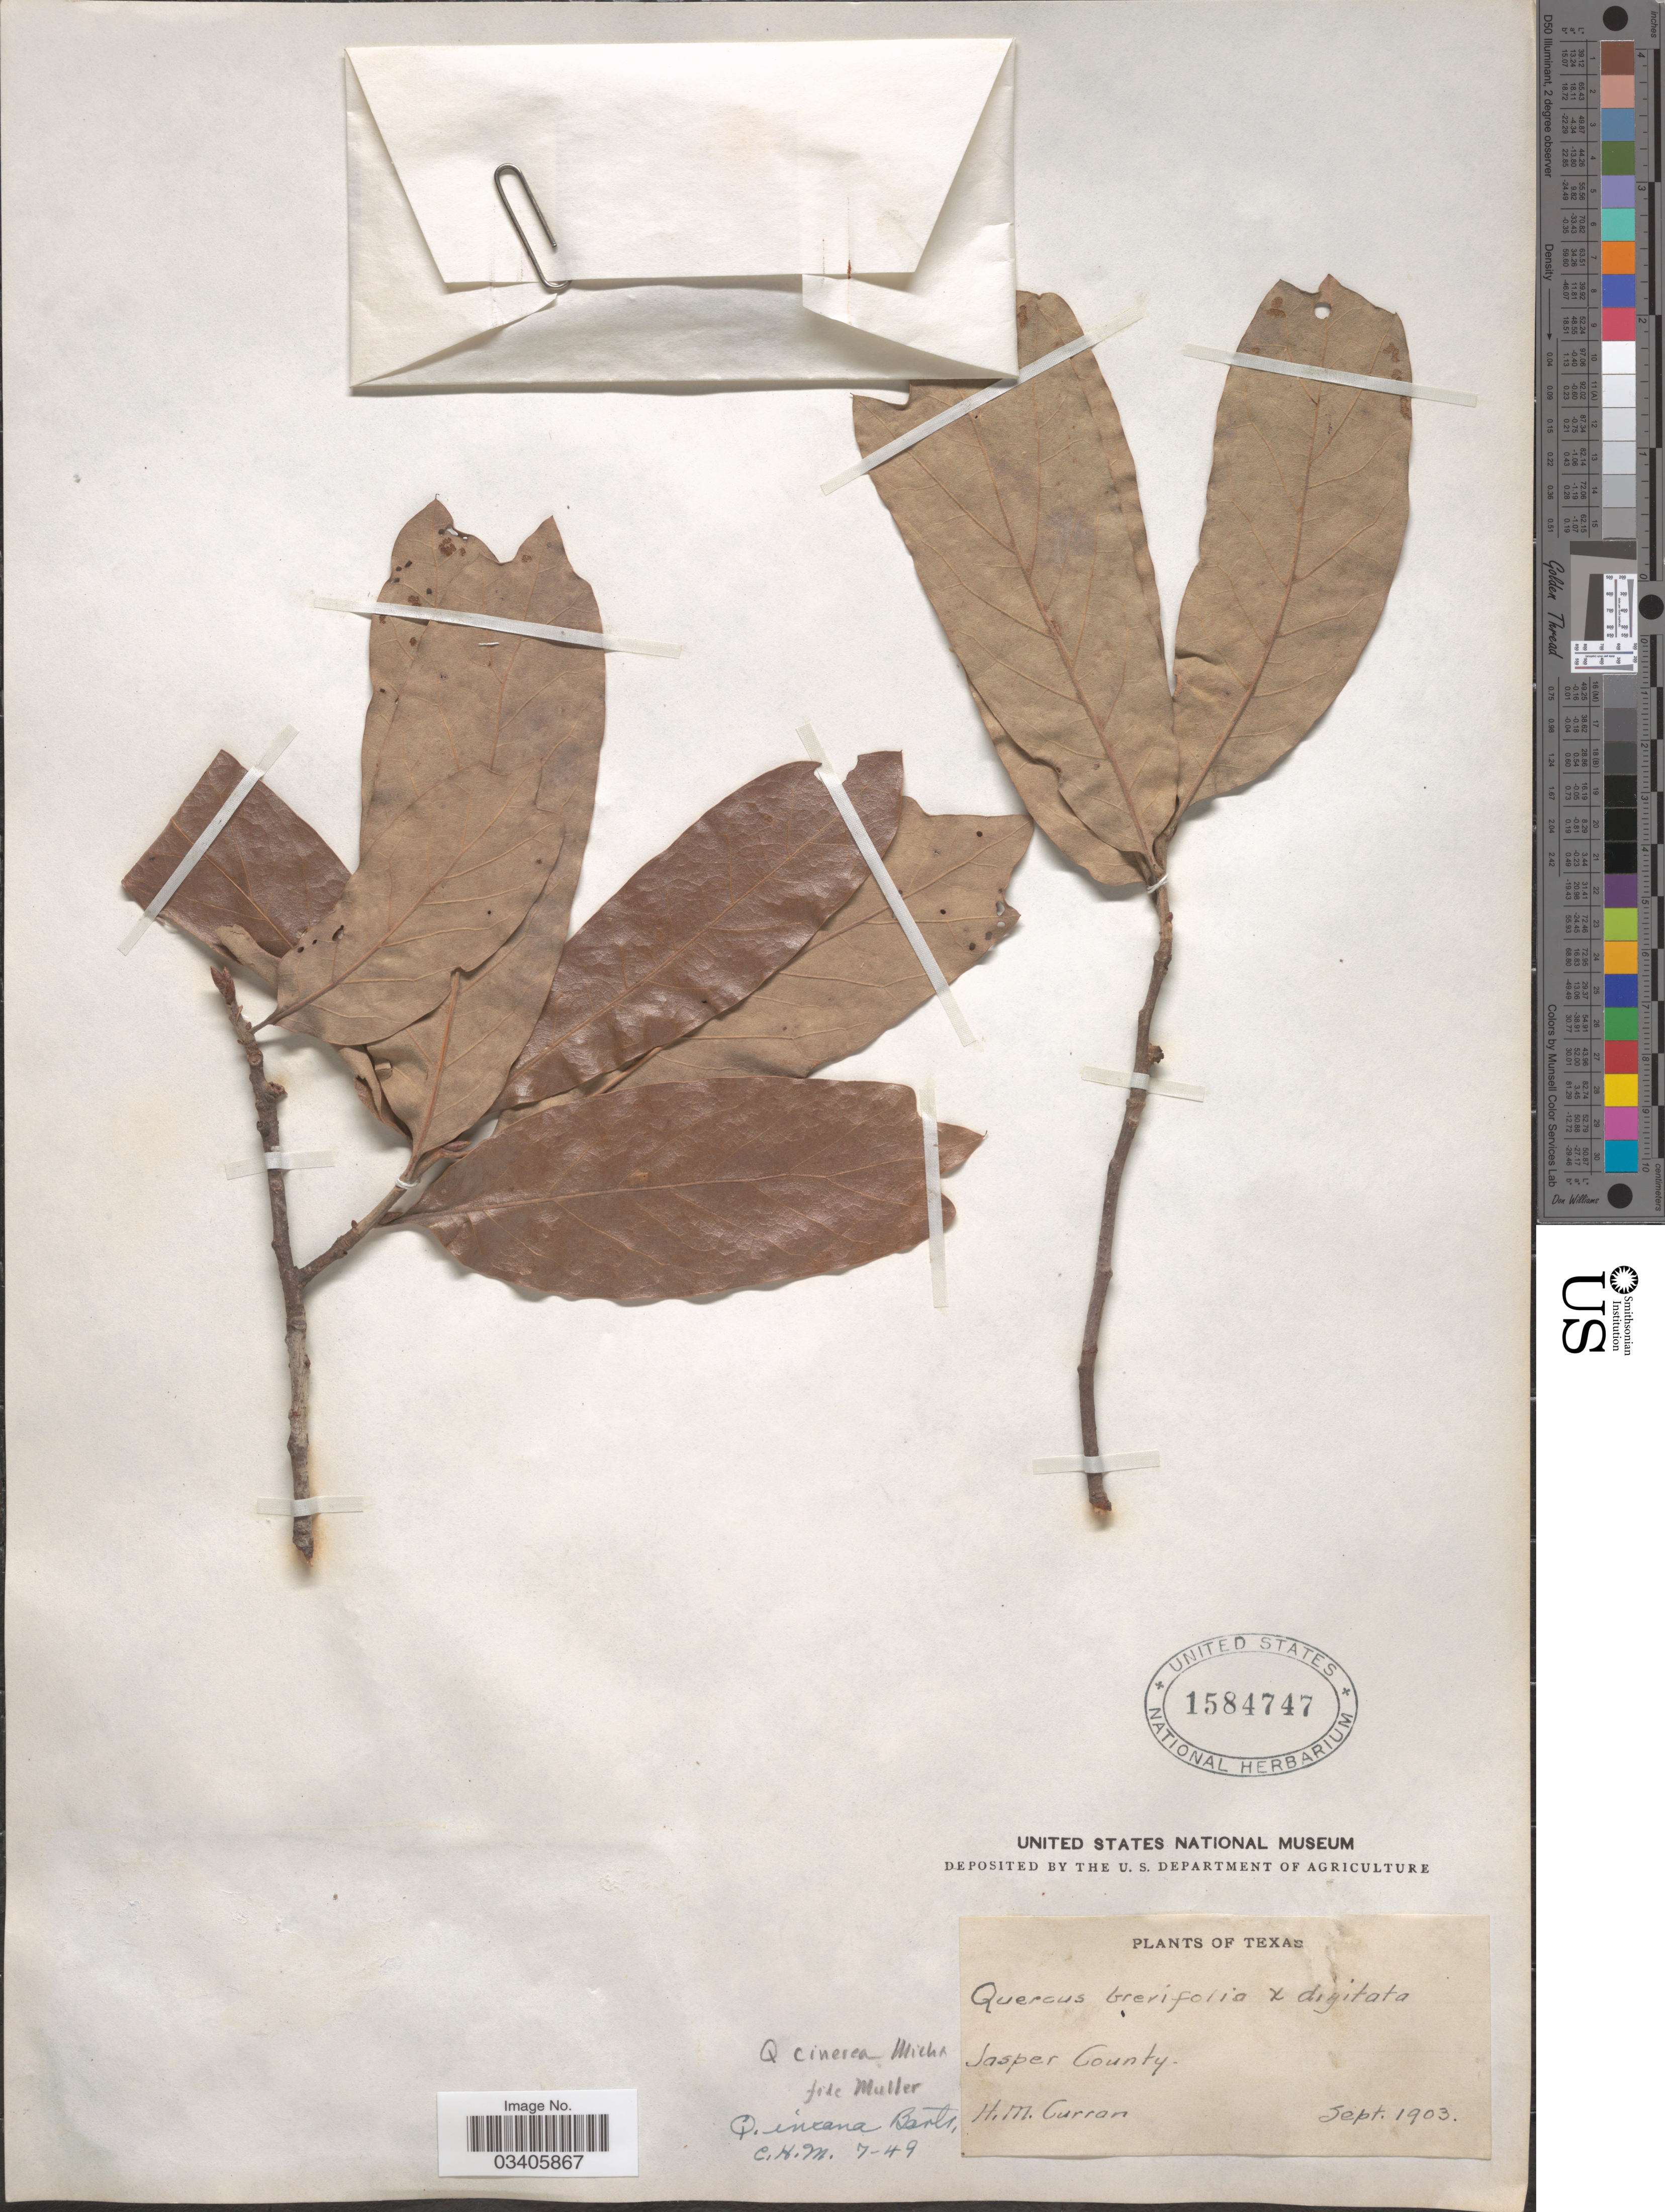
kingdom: Plantae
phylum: Tracheophyta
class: Magnoliopsida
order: Fagales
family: Fagaceae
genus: Quercus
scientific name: Quercus incana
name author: W. Bartram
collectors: H. M. Curran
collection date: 1903-09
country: United States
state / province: Texas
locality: Jasper County.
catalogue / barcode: US 1584747